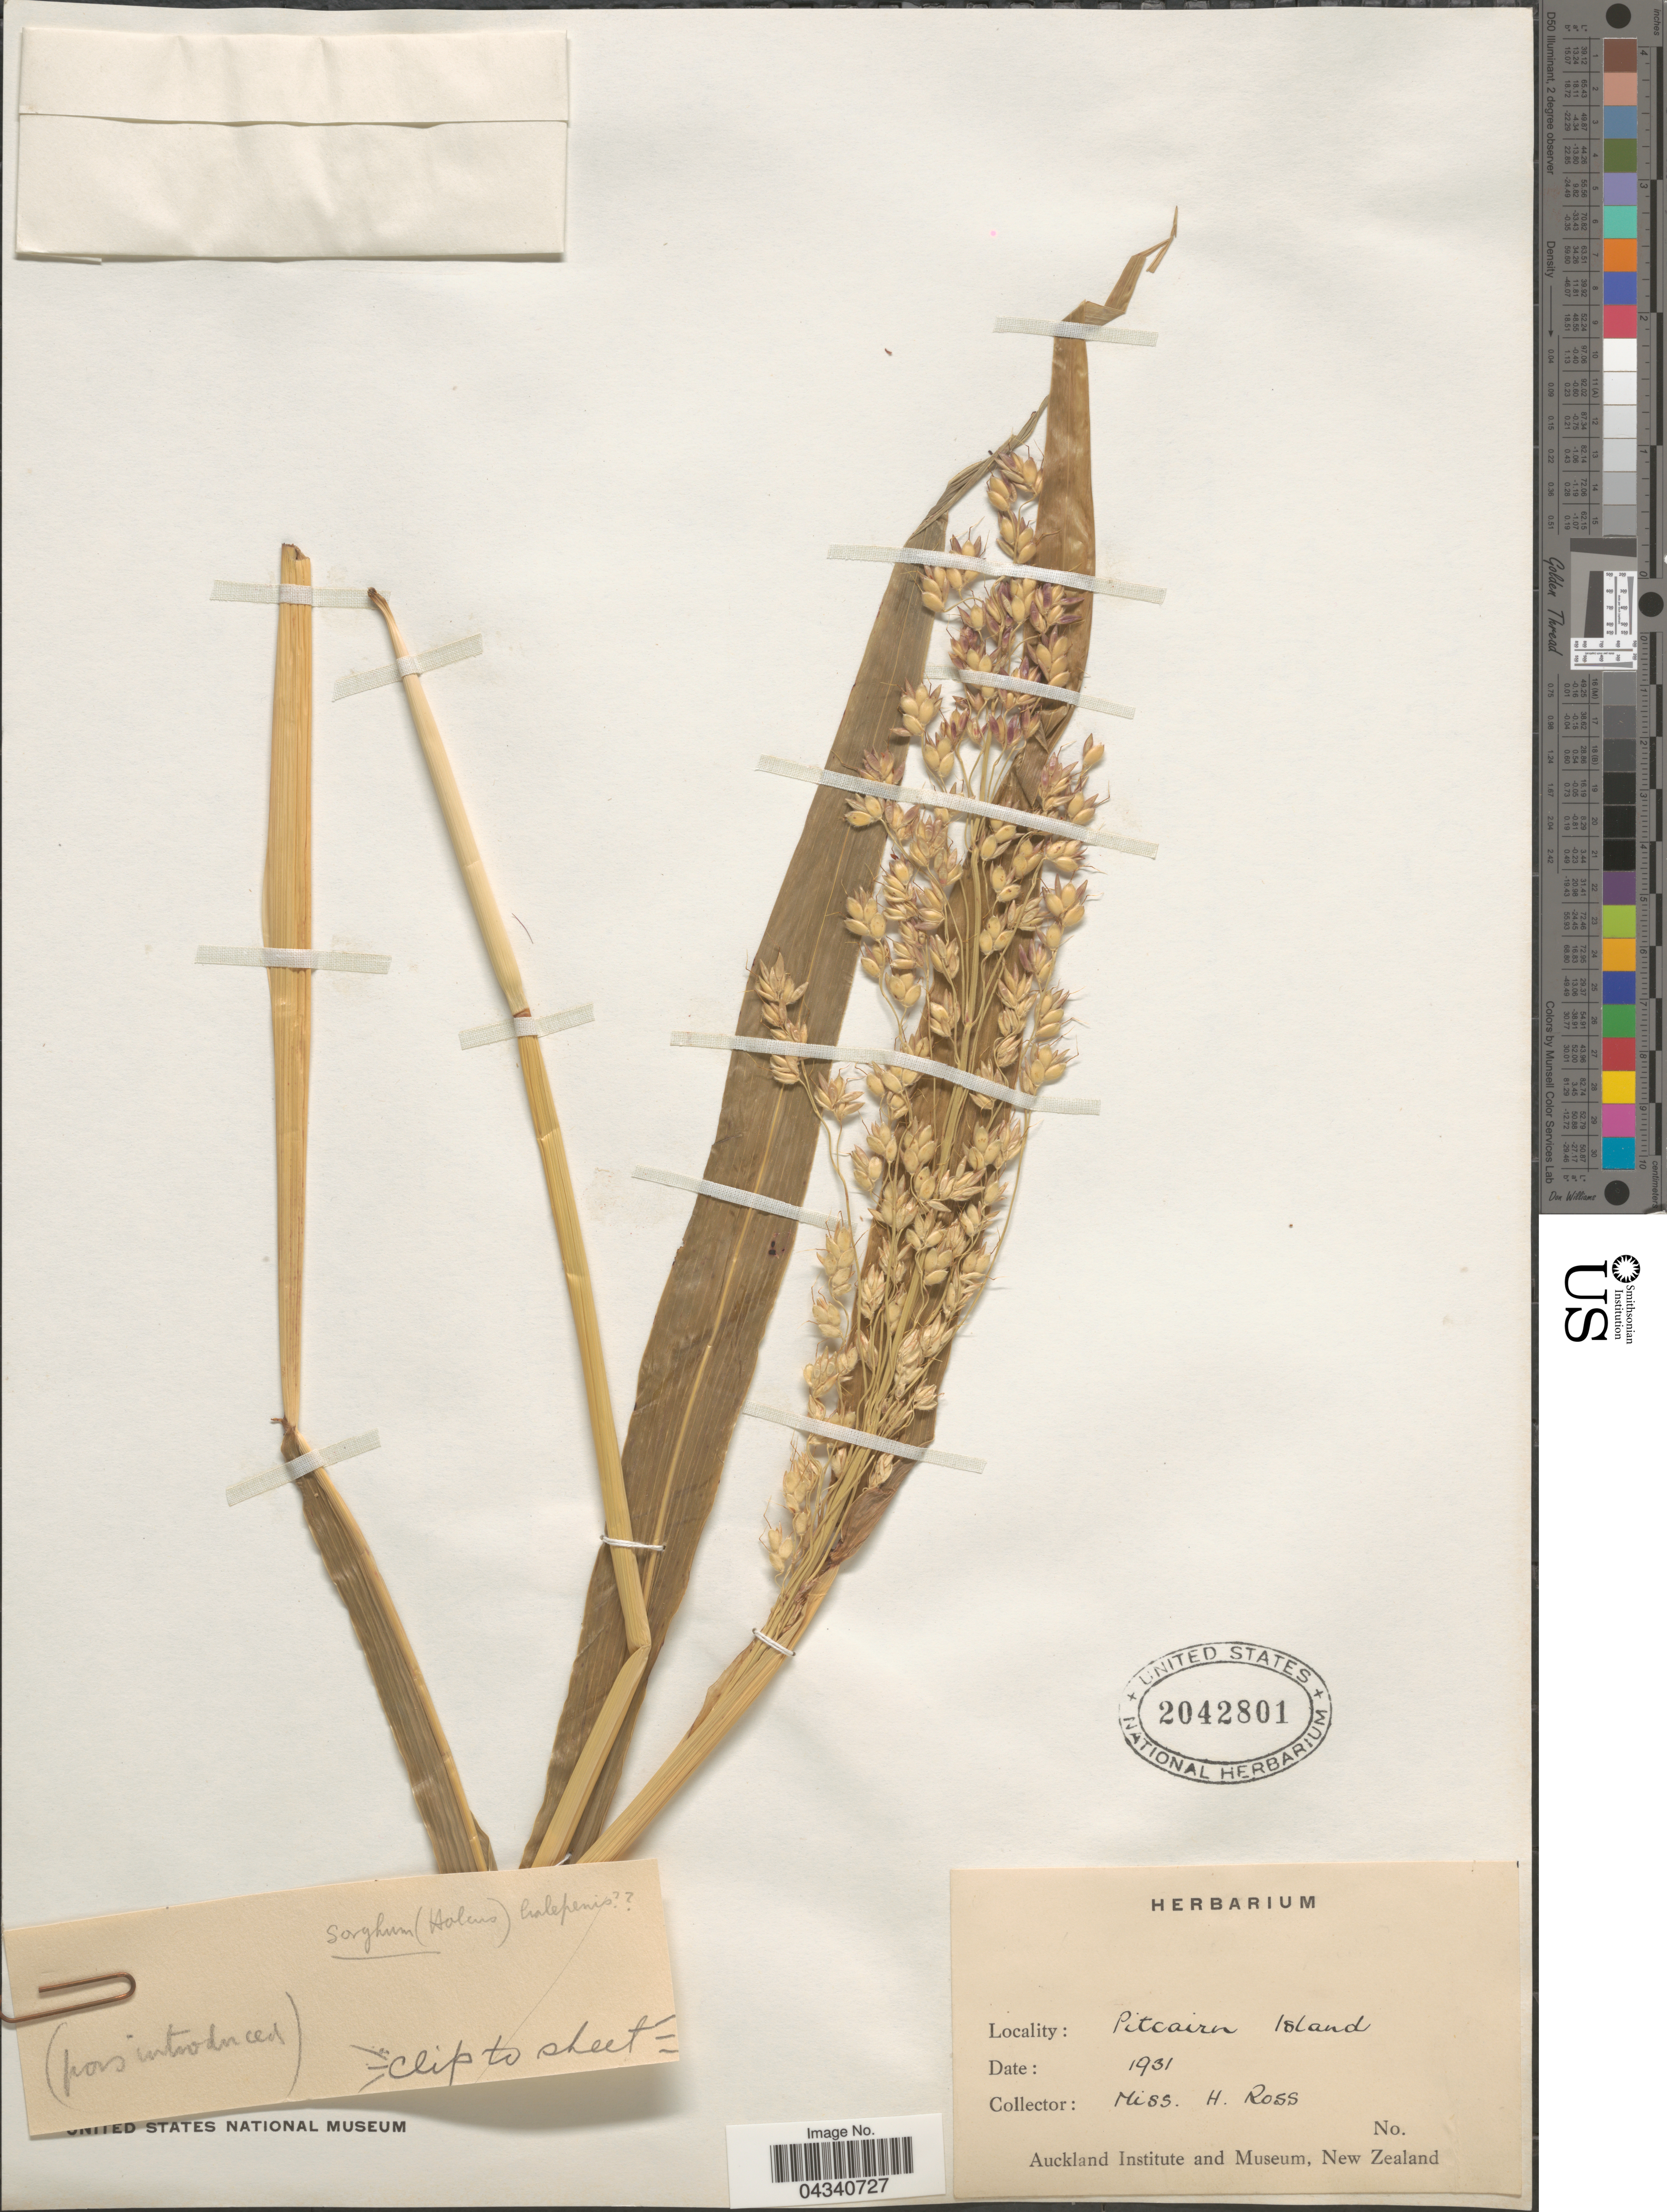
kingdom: Plantae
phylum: Tracheophyta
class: Liliopsida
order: Poales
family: Poaceae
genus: Sorghum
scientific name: Sorghum halepense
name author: (L.) Pers.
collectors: H. Ross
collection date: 1931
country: Pitcairn Islands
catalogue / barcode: US 2042801